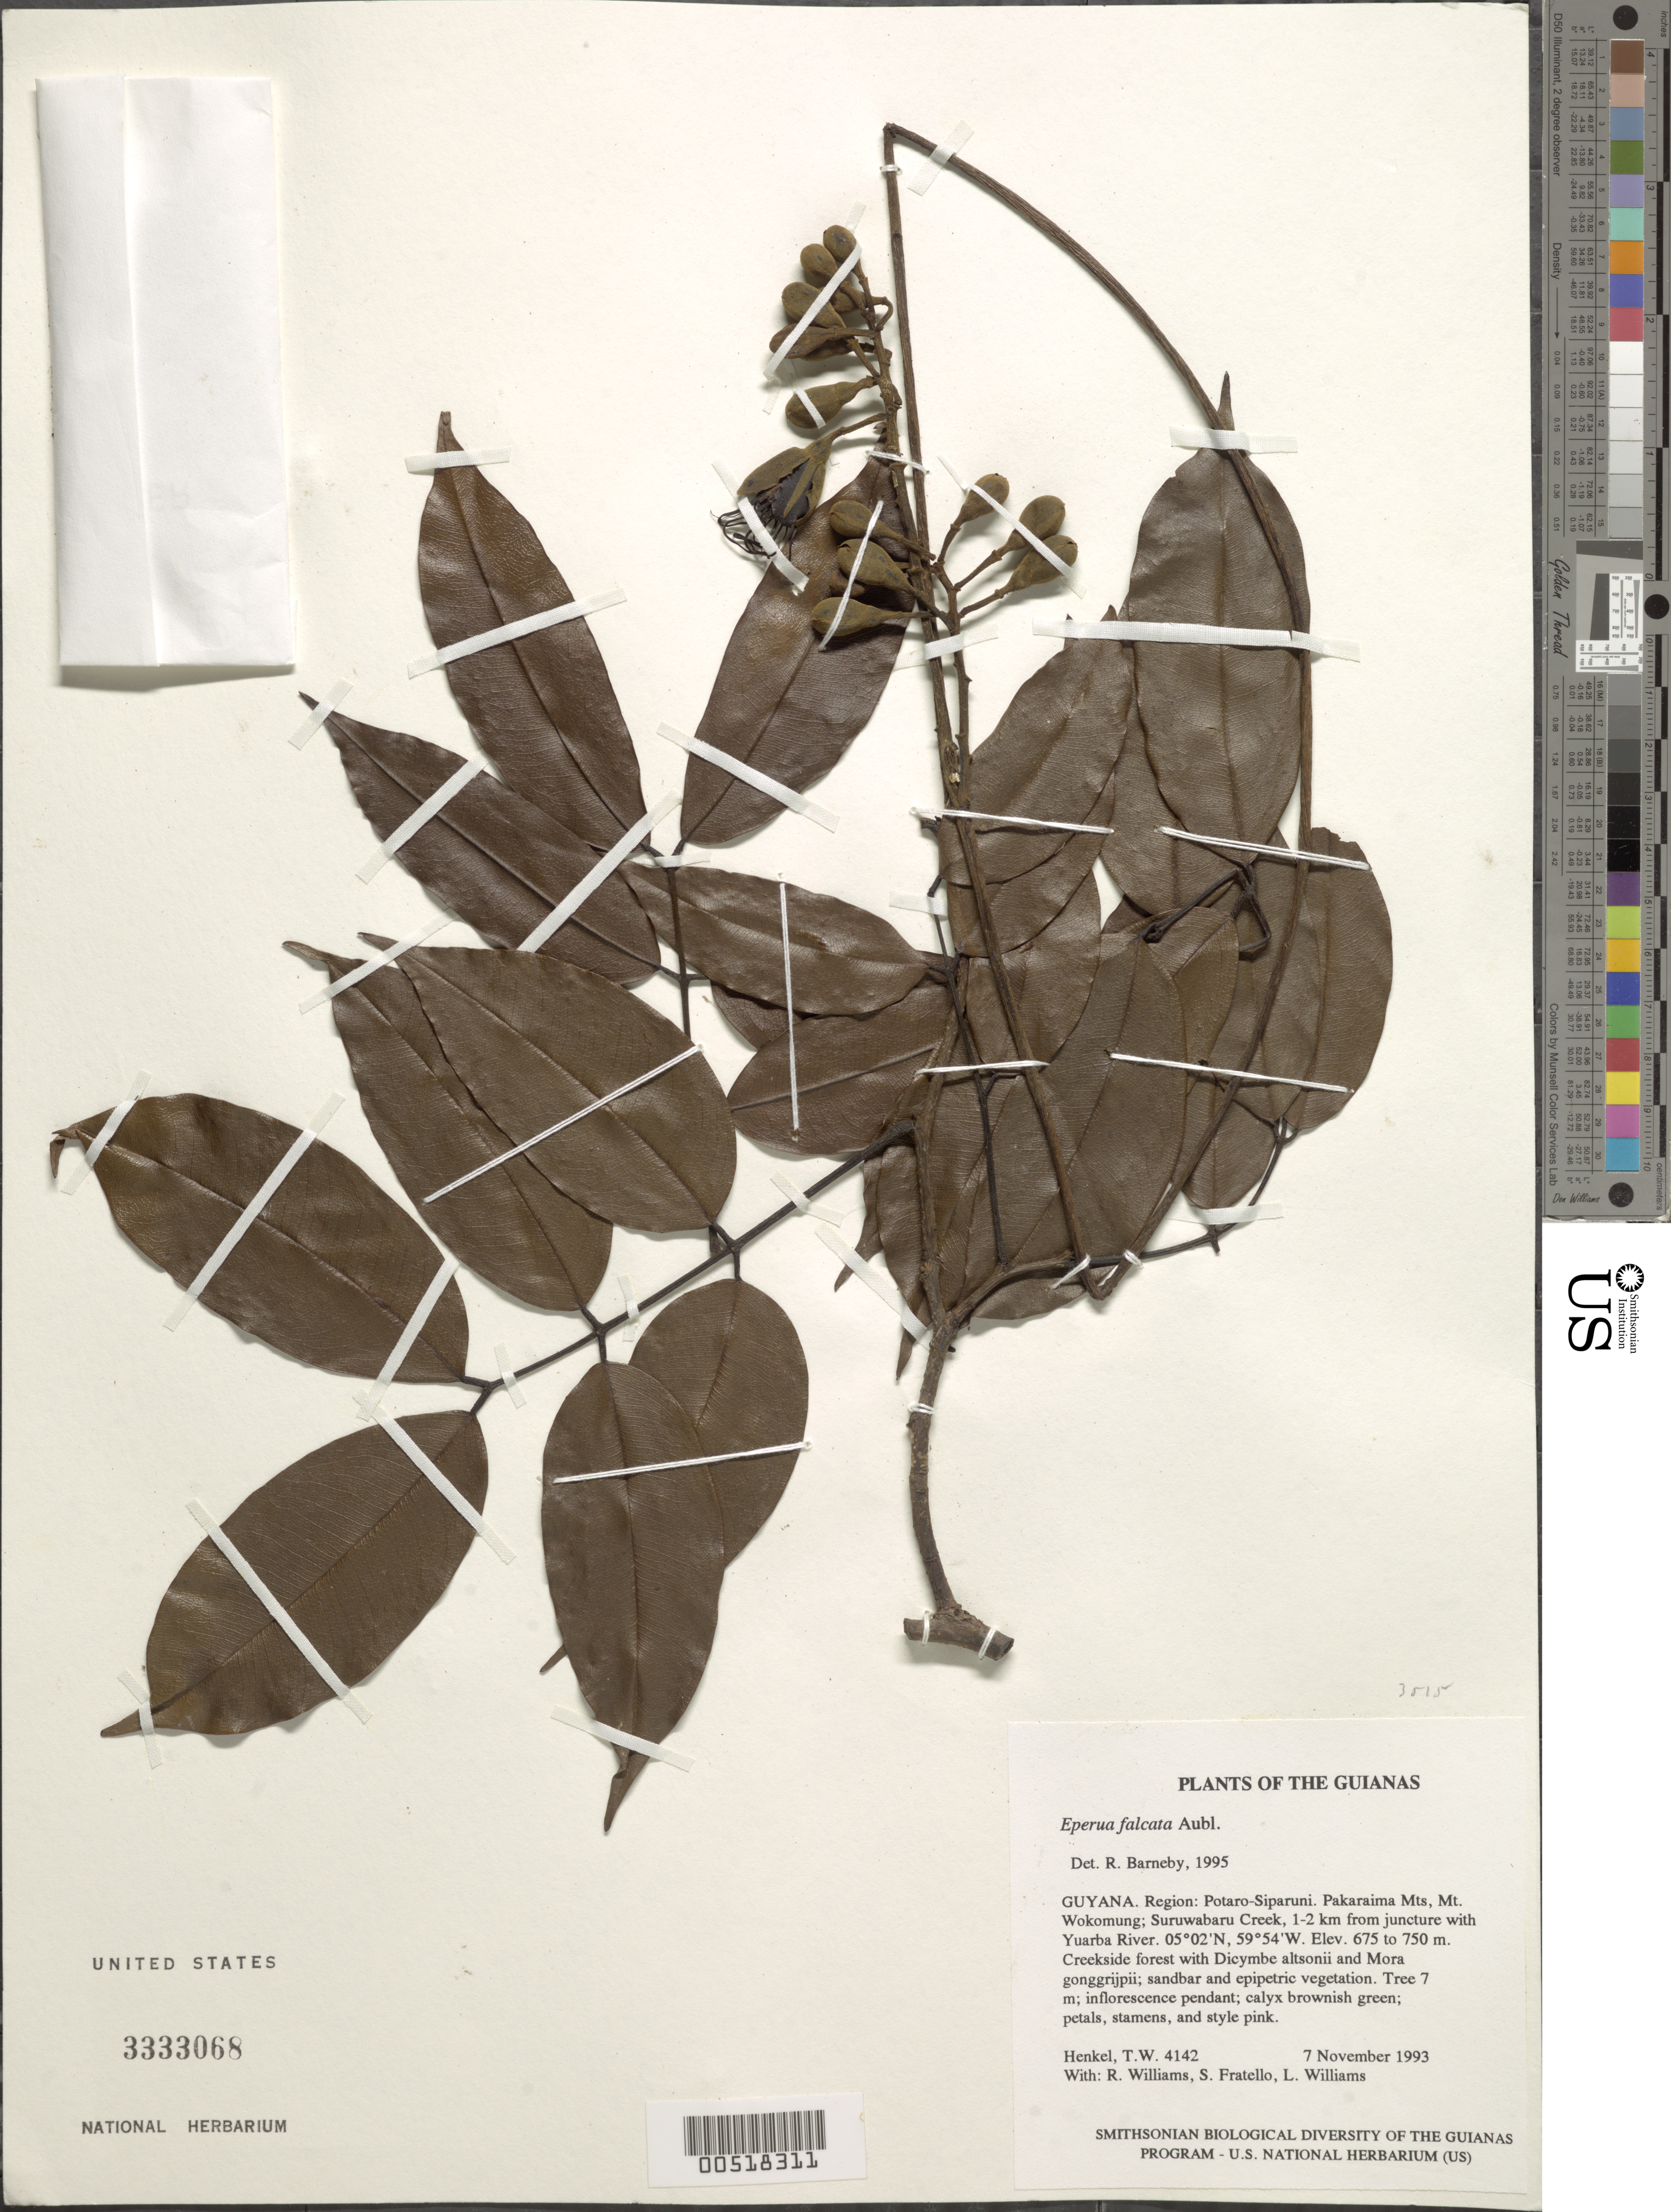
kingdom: Plantae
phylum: Tracheophyta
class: Magnoliopsida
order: Fabales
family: Fabaceae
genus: Eperua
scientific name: Eperua falcata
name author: Aubl.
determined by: Barneby, Rupert C., (NY)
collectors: T. Henkel, R. Williams, S. Fratello & L. Williams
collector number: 4142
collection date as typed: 7 November 1993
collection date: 1993-11-07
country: Guyana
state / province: Potaro-Siparuni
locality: Pakaraima Mts, Mt. Wokomung; Suruwabaru Creek, 1-2 km from juncture with Yuarba River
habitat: Creekside forest with Dicymbe altsonii and Mora gonggrijpii; sandbar and epipetric vegetation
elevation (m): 675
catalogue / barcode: US 3333067